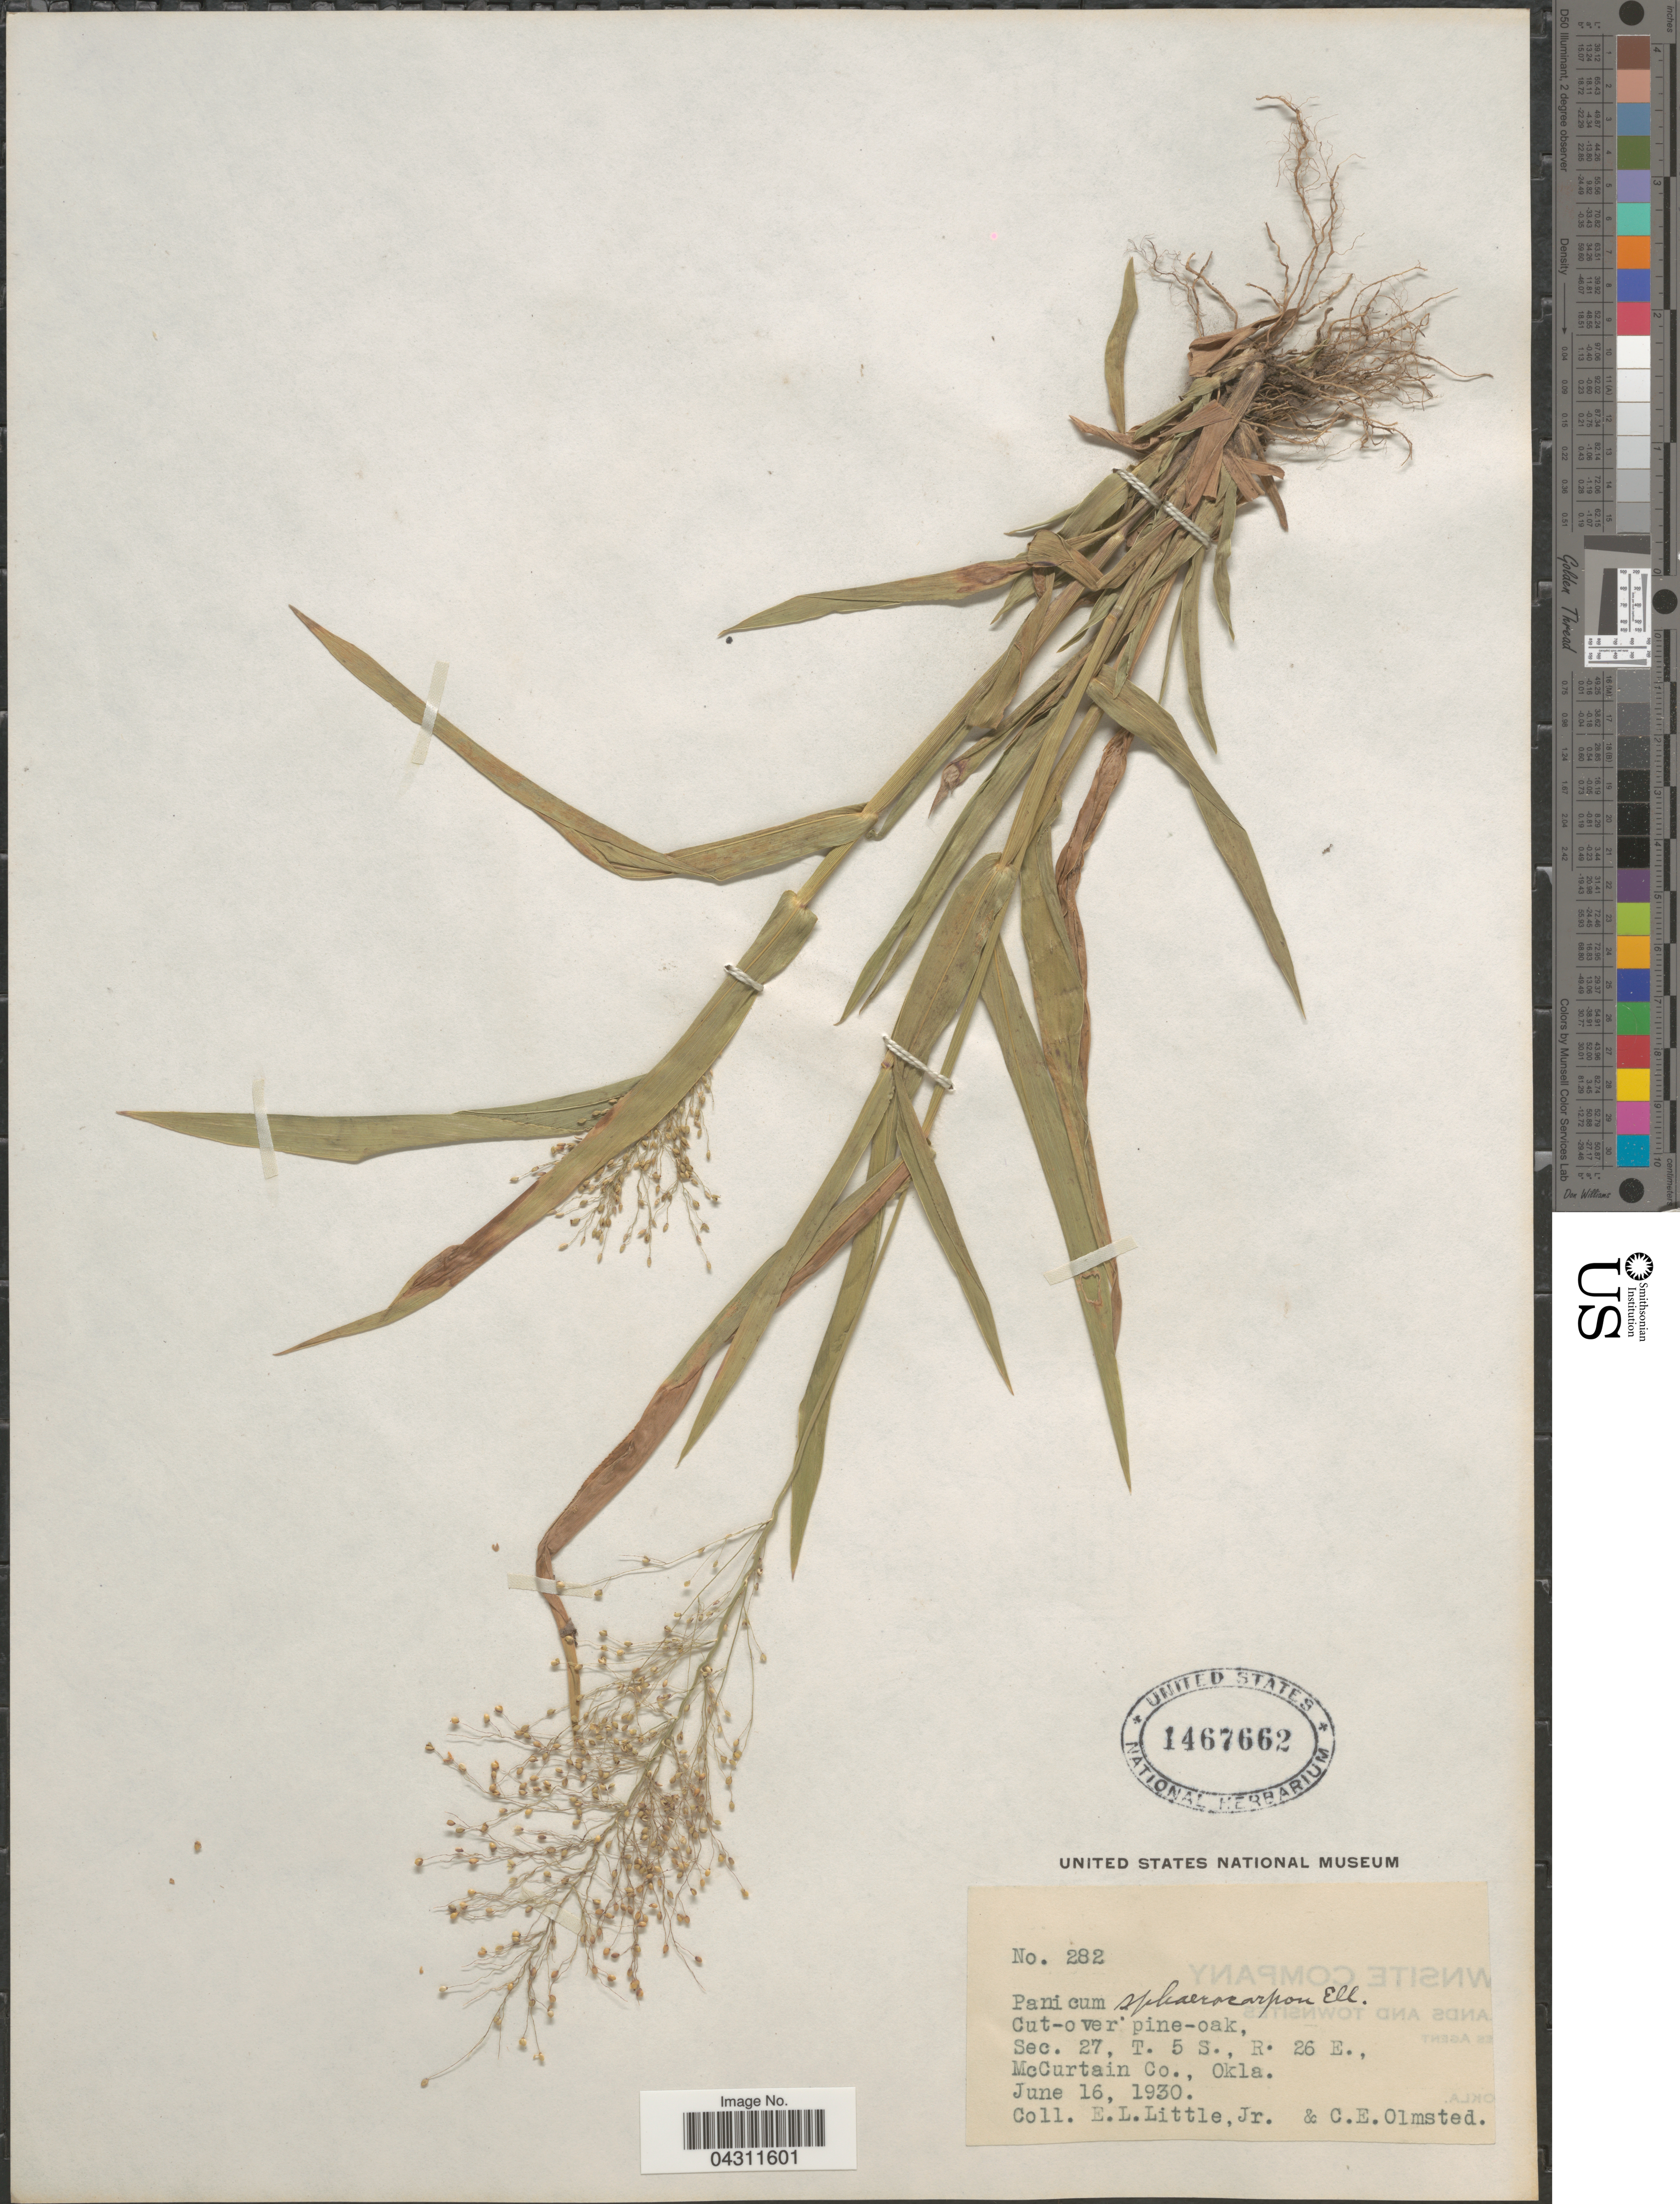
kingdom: Plantae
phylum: Tracheophyta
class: Liliopsida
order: Poales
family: Poaceae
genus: Dichanthelium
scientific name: Dichanthelium strigosum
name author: (Muhl. ex Elliott) Freckmann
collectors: E. L. Little & C. Olmsted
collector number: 282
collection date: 1930-06-16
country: United States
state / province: Oklahoma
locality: Sec. 27, T. 5 S., R. 26 E., McCurtain Co.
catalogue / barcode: US 1467662